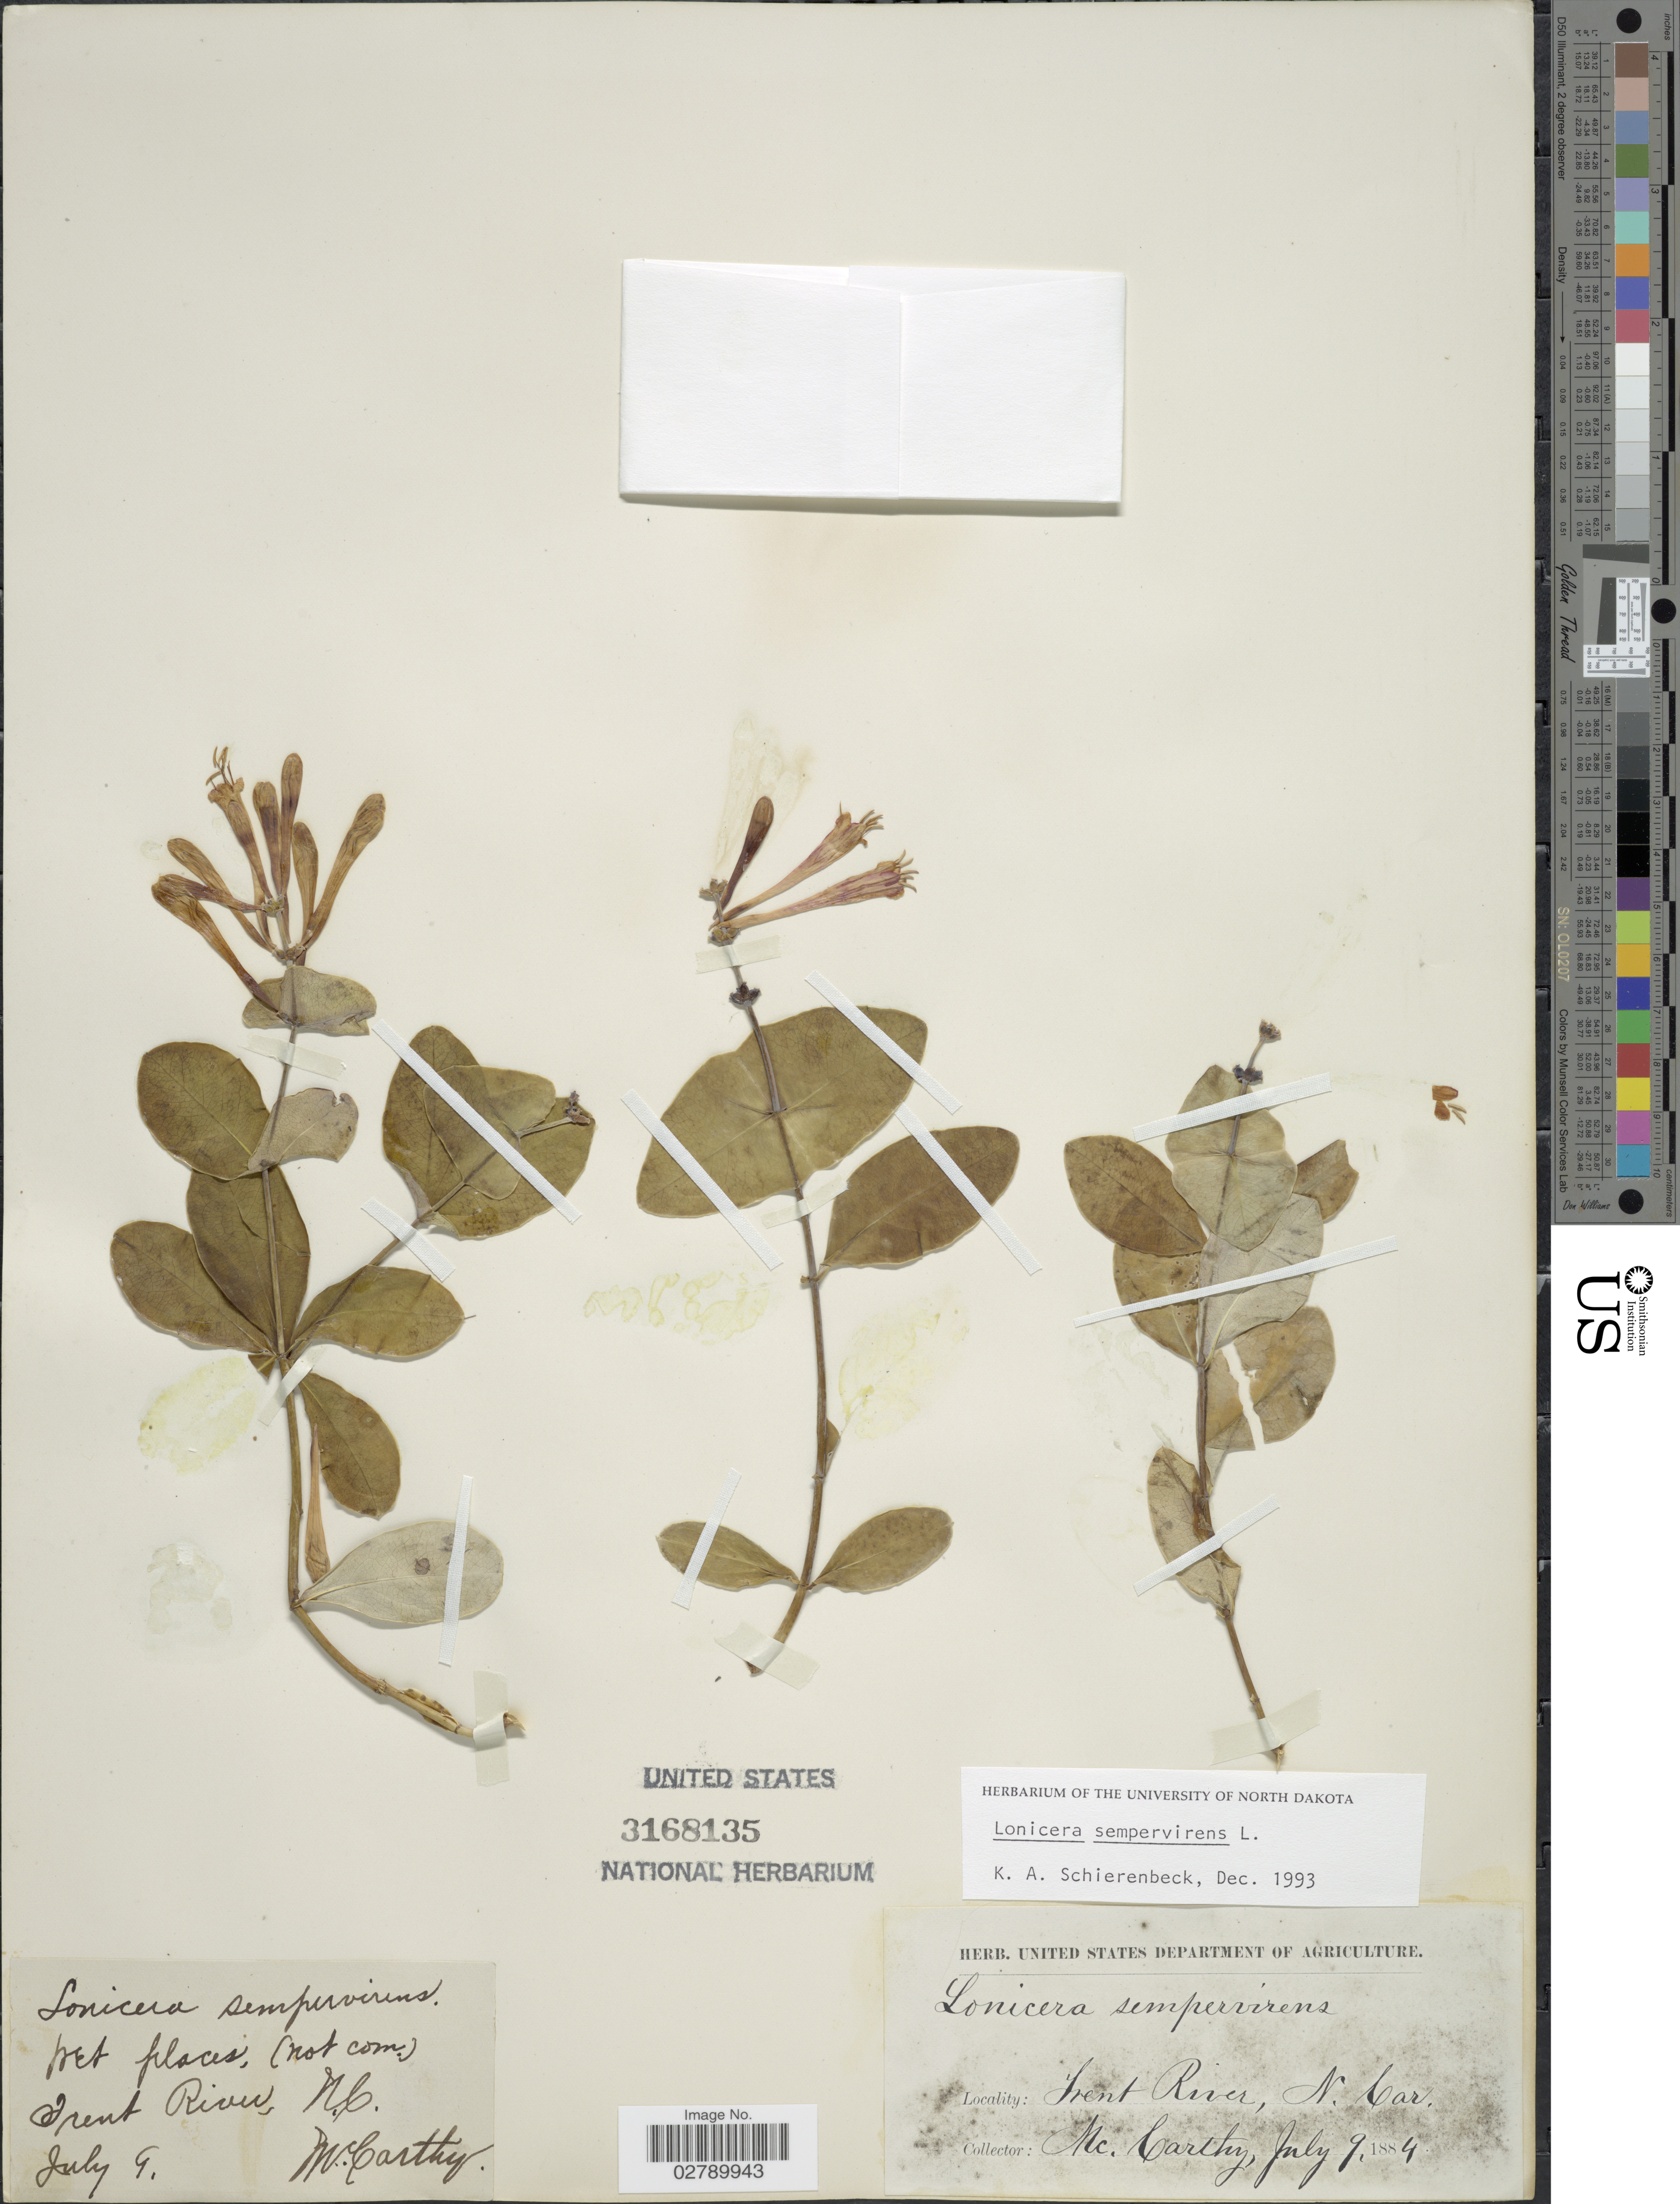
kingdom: Plantae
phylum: Tracheophyta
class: Magnoliopsida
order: Dipsacales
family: Caprifoliaceae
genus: Lonicera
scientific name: Lonicera sempervirens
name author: L.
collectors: -- McCarthy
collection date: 1884-07-09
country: United States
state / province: North Carolina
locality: Trent River.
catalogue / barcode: US 3168135